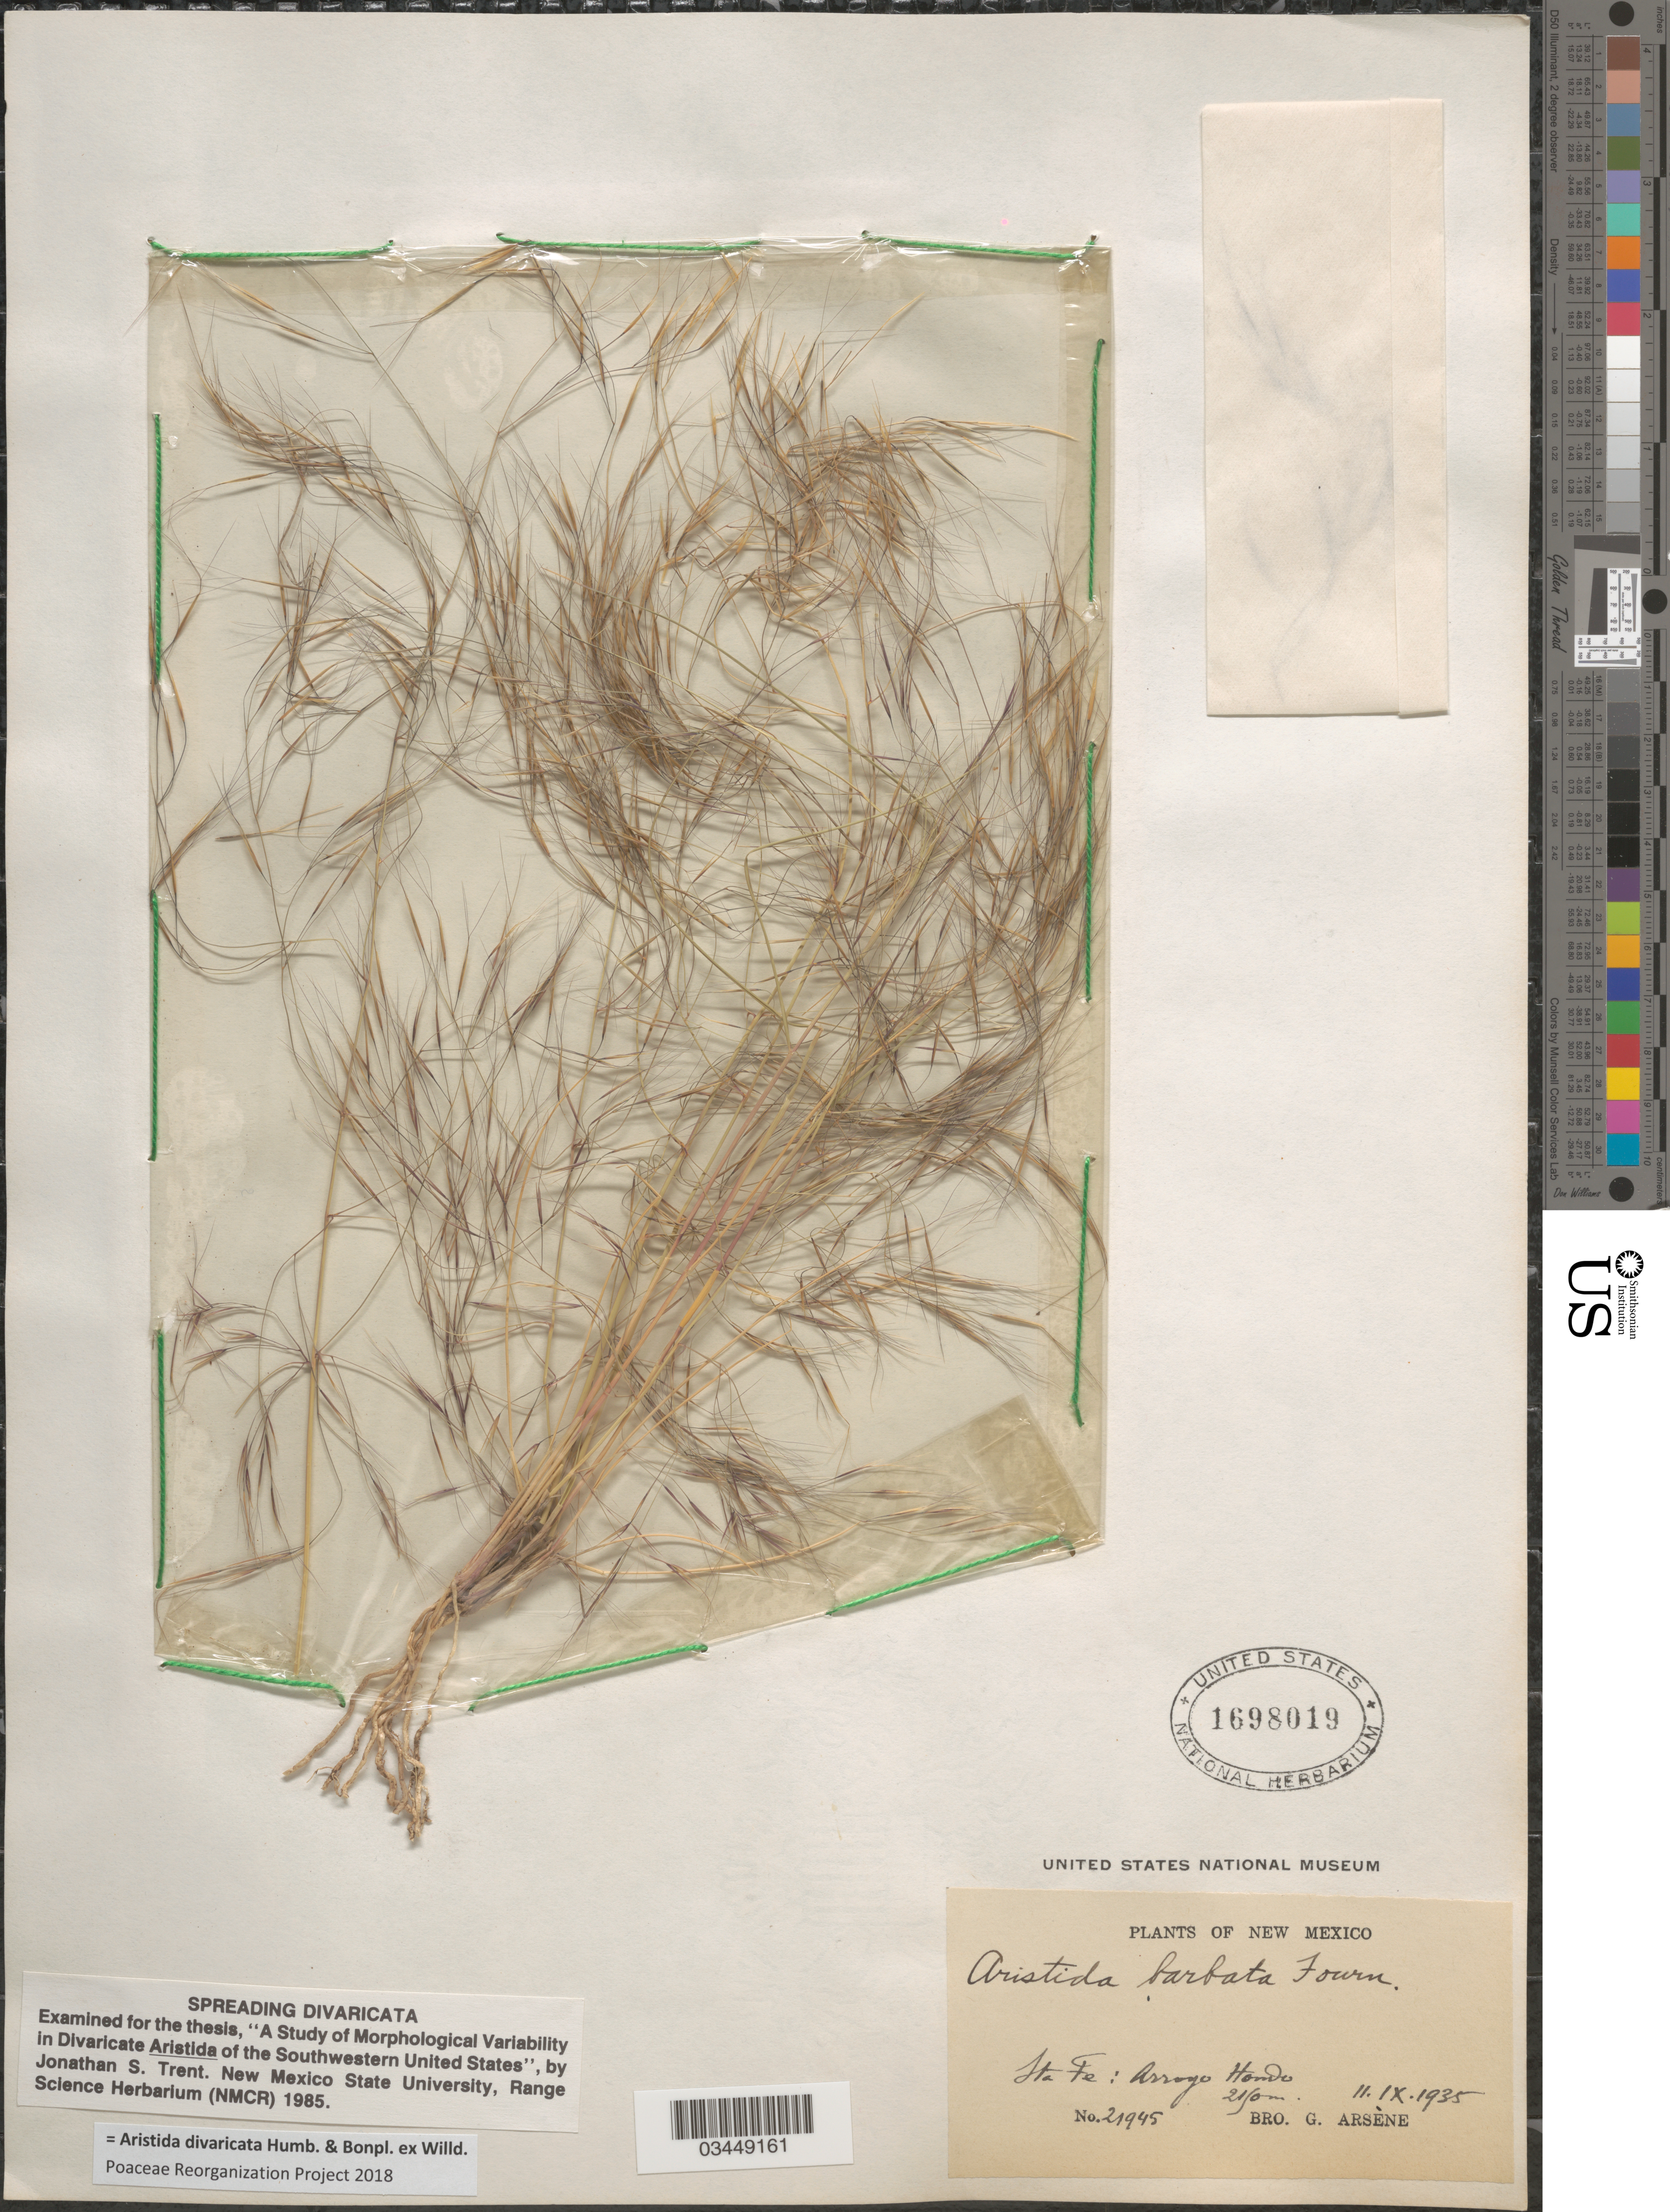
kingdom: Plantae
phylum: Tracheophyta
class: Liliopsida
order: Poales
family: Poaceae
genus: Aristida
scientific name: Aristida divaricata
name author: Humb. & Bonpl. ex Willd.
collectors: Bro. G. Arsène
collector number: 21945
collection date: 1935-09-11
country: United States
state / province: New Mexico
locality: Sta Fe: Arroyo Hondo.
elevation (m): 2150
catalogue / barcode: US 1698019